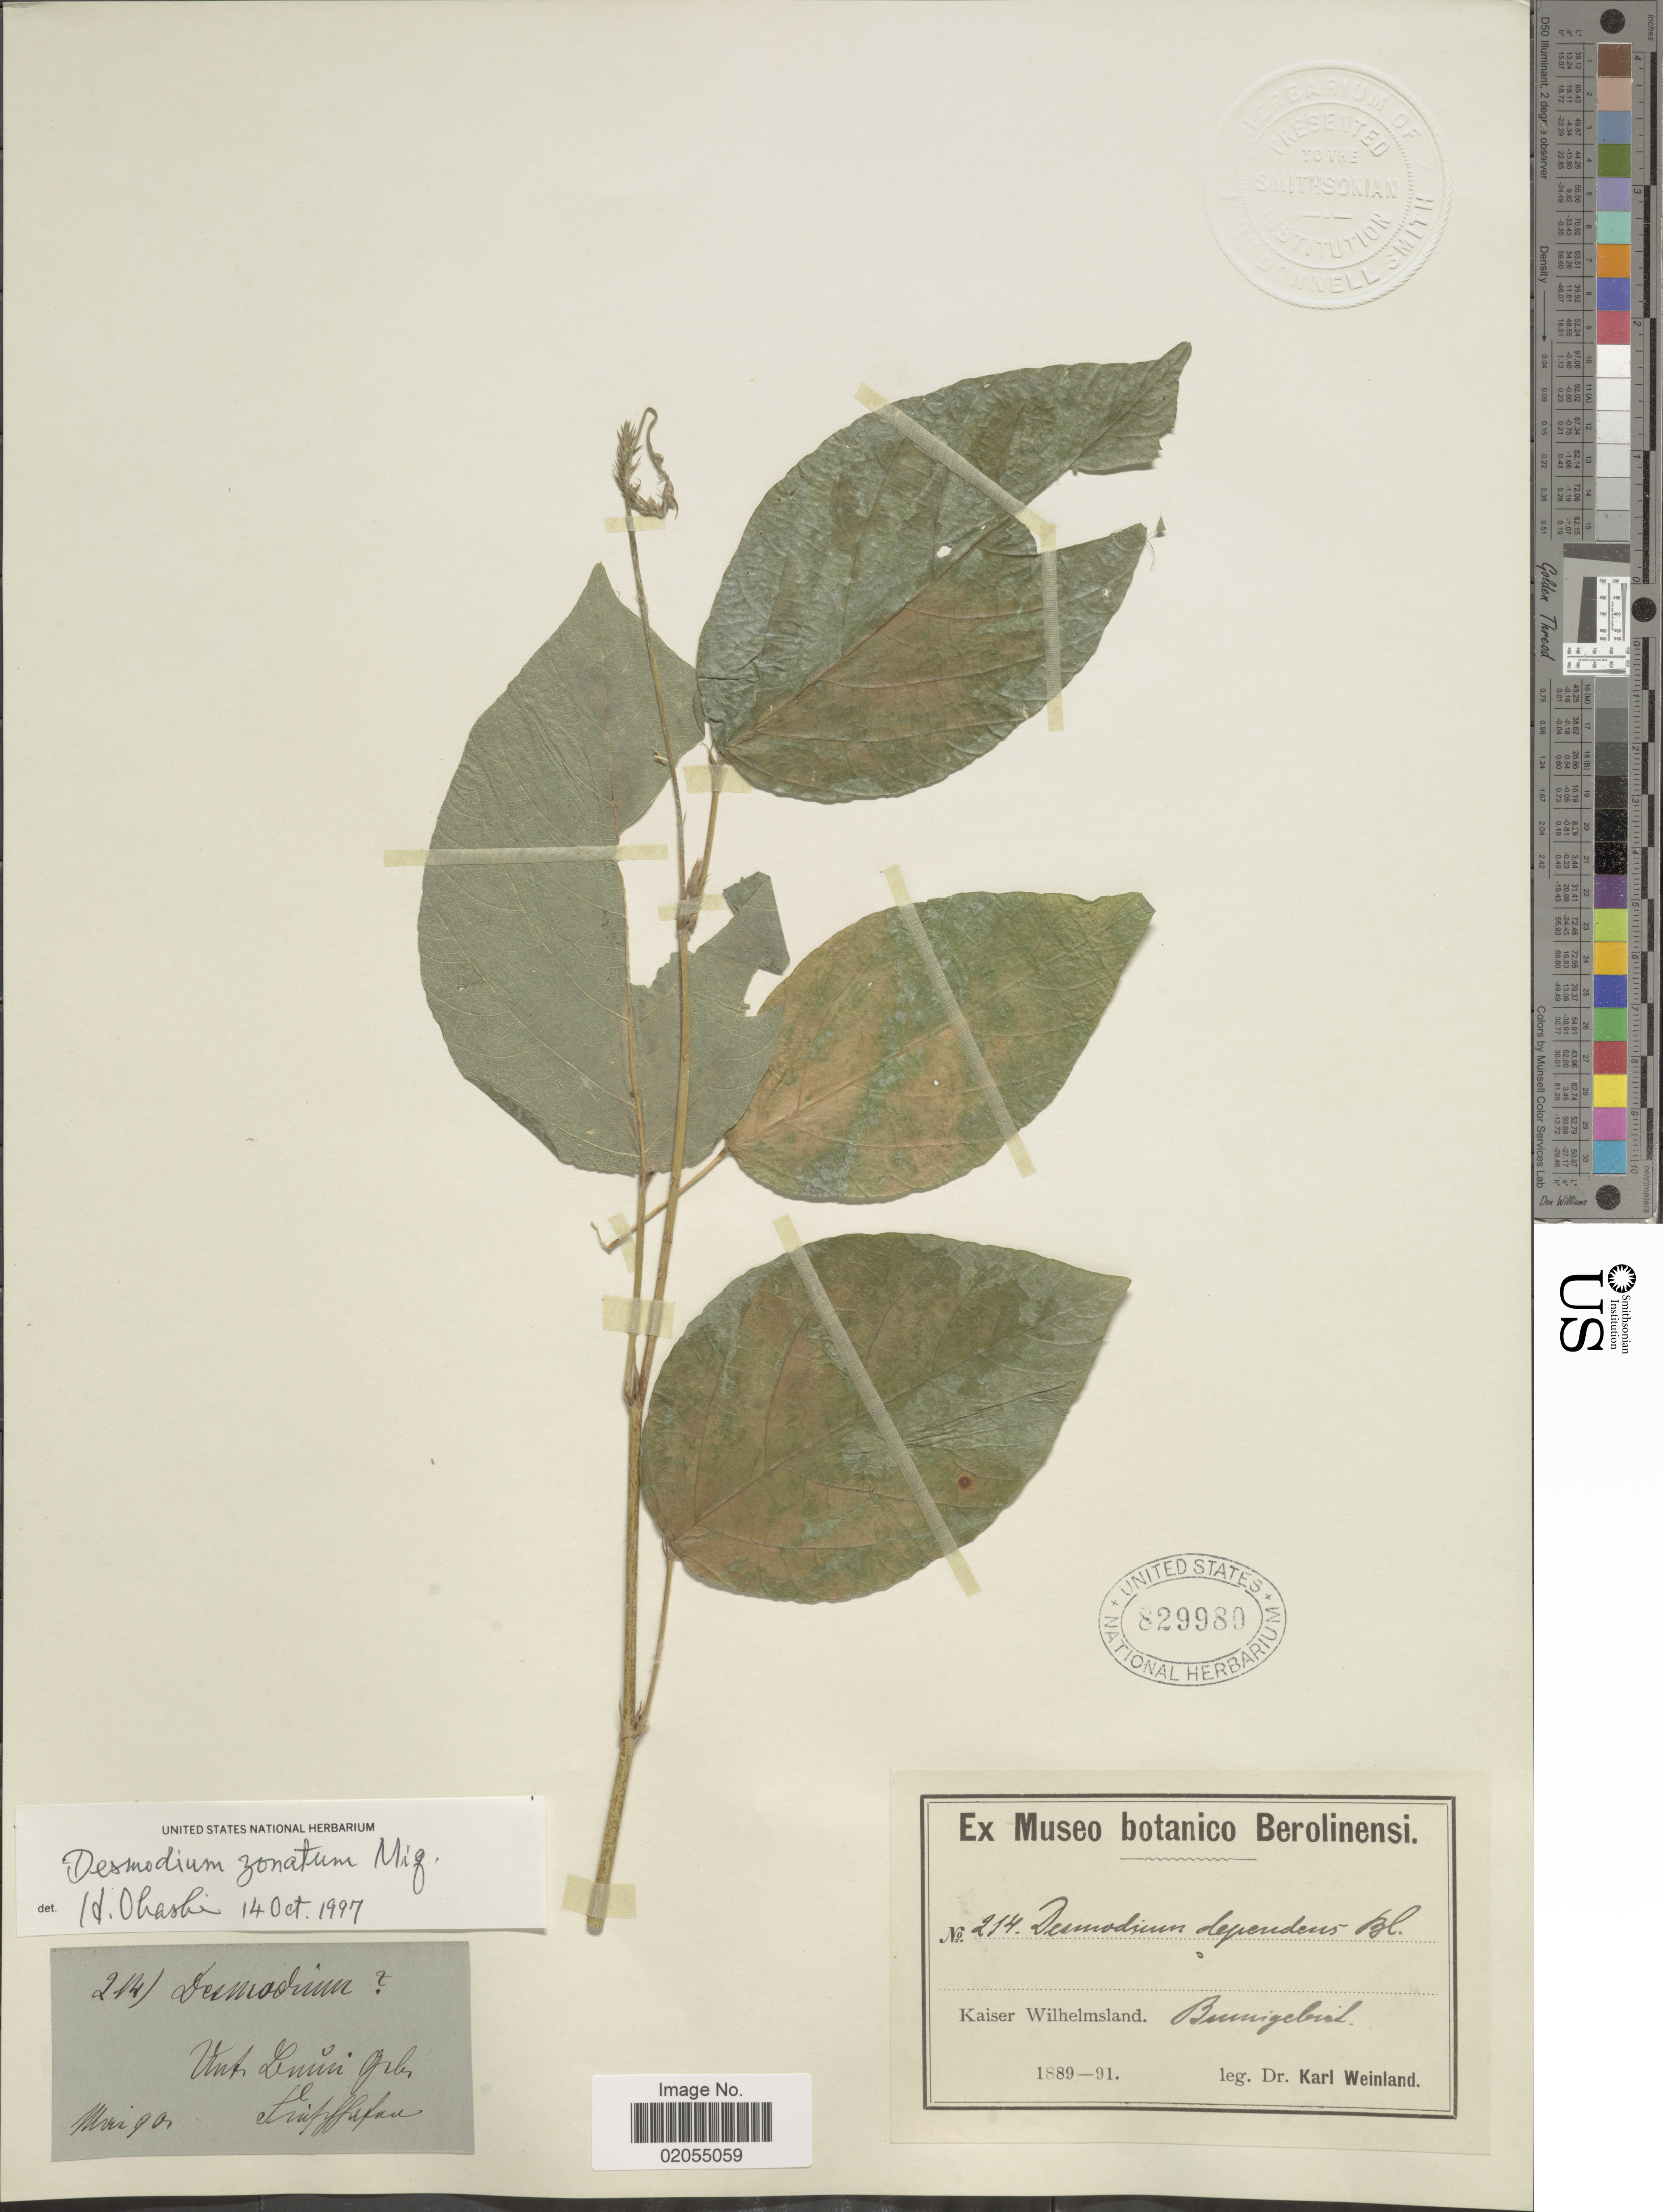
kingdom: Plantae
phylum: Tracheophyta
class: Magnoliopsida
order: Fabales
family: Fabaceae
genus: Sohmaea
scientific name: Sohmaea zonata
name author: (Miq.) H. Ohashi & K. Ohashi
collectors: K. Weinland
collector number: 214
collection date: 1890-05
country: Papua New Guinea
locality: Kaiser Wilhelmsland. Bennigebiel [interpreted]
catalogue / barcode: US 829980